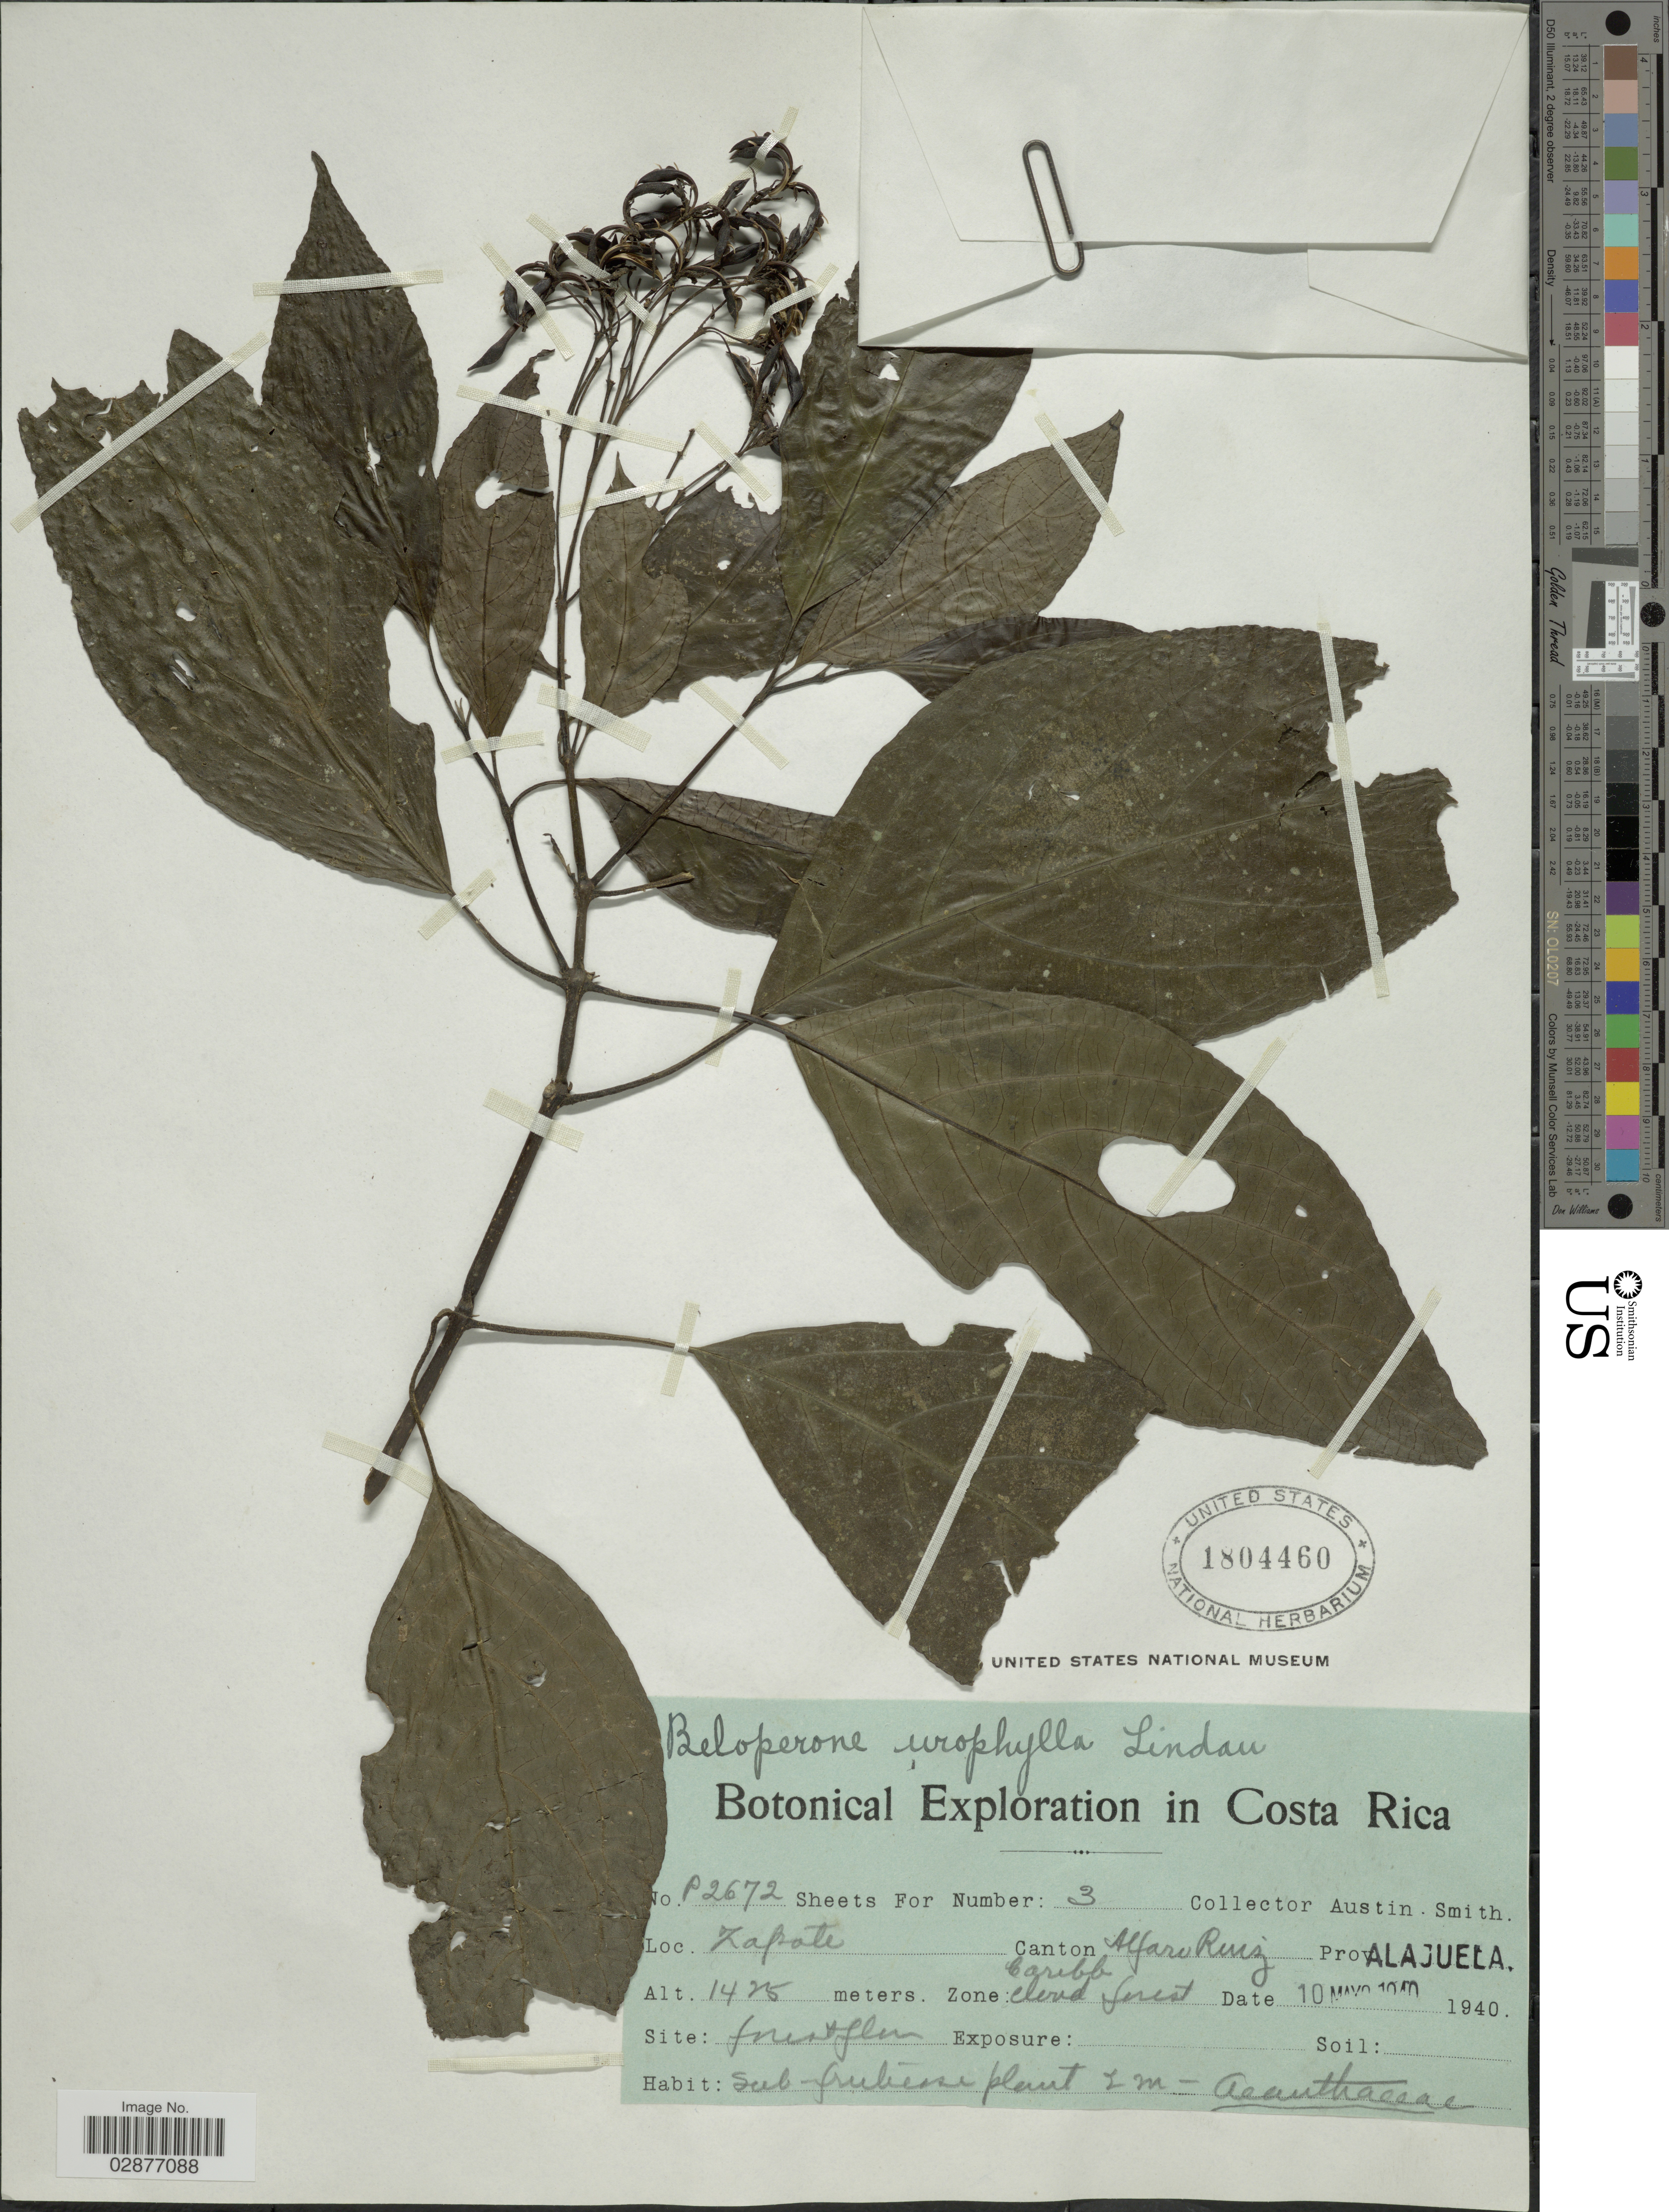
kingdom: Plantae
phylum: Tracheophyta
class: Magnoliopsida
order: Lamiales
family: Acanthaceae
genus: Justicia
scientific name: Justicia urophylla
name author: (Lindau) D.N. Gibson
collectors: Aust P. Smith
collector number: P2672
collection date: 1940-05-10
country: Costa Rica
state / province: Alajuela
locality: Zapote. Canton Alfare Ruiz. Zone: Caribb cloud forest.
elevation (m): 1425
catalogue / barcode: US 1804460